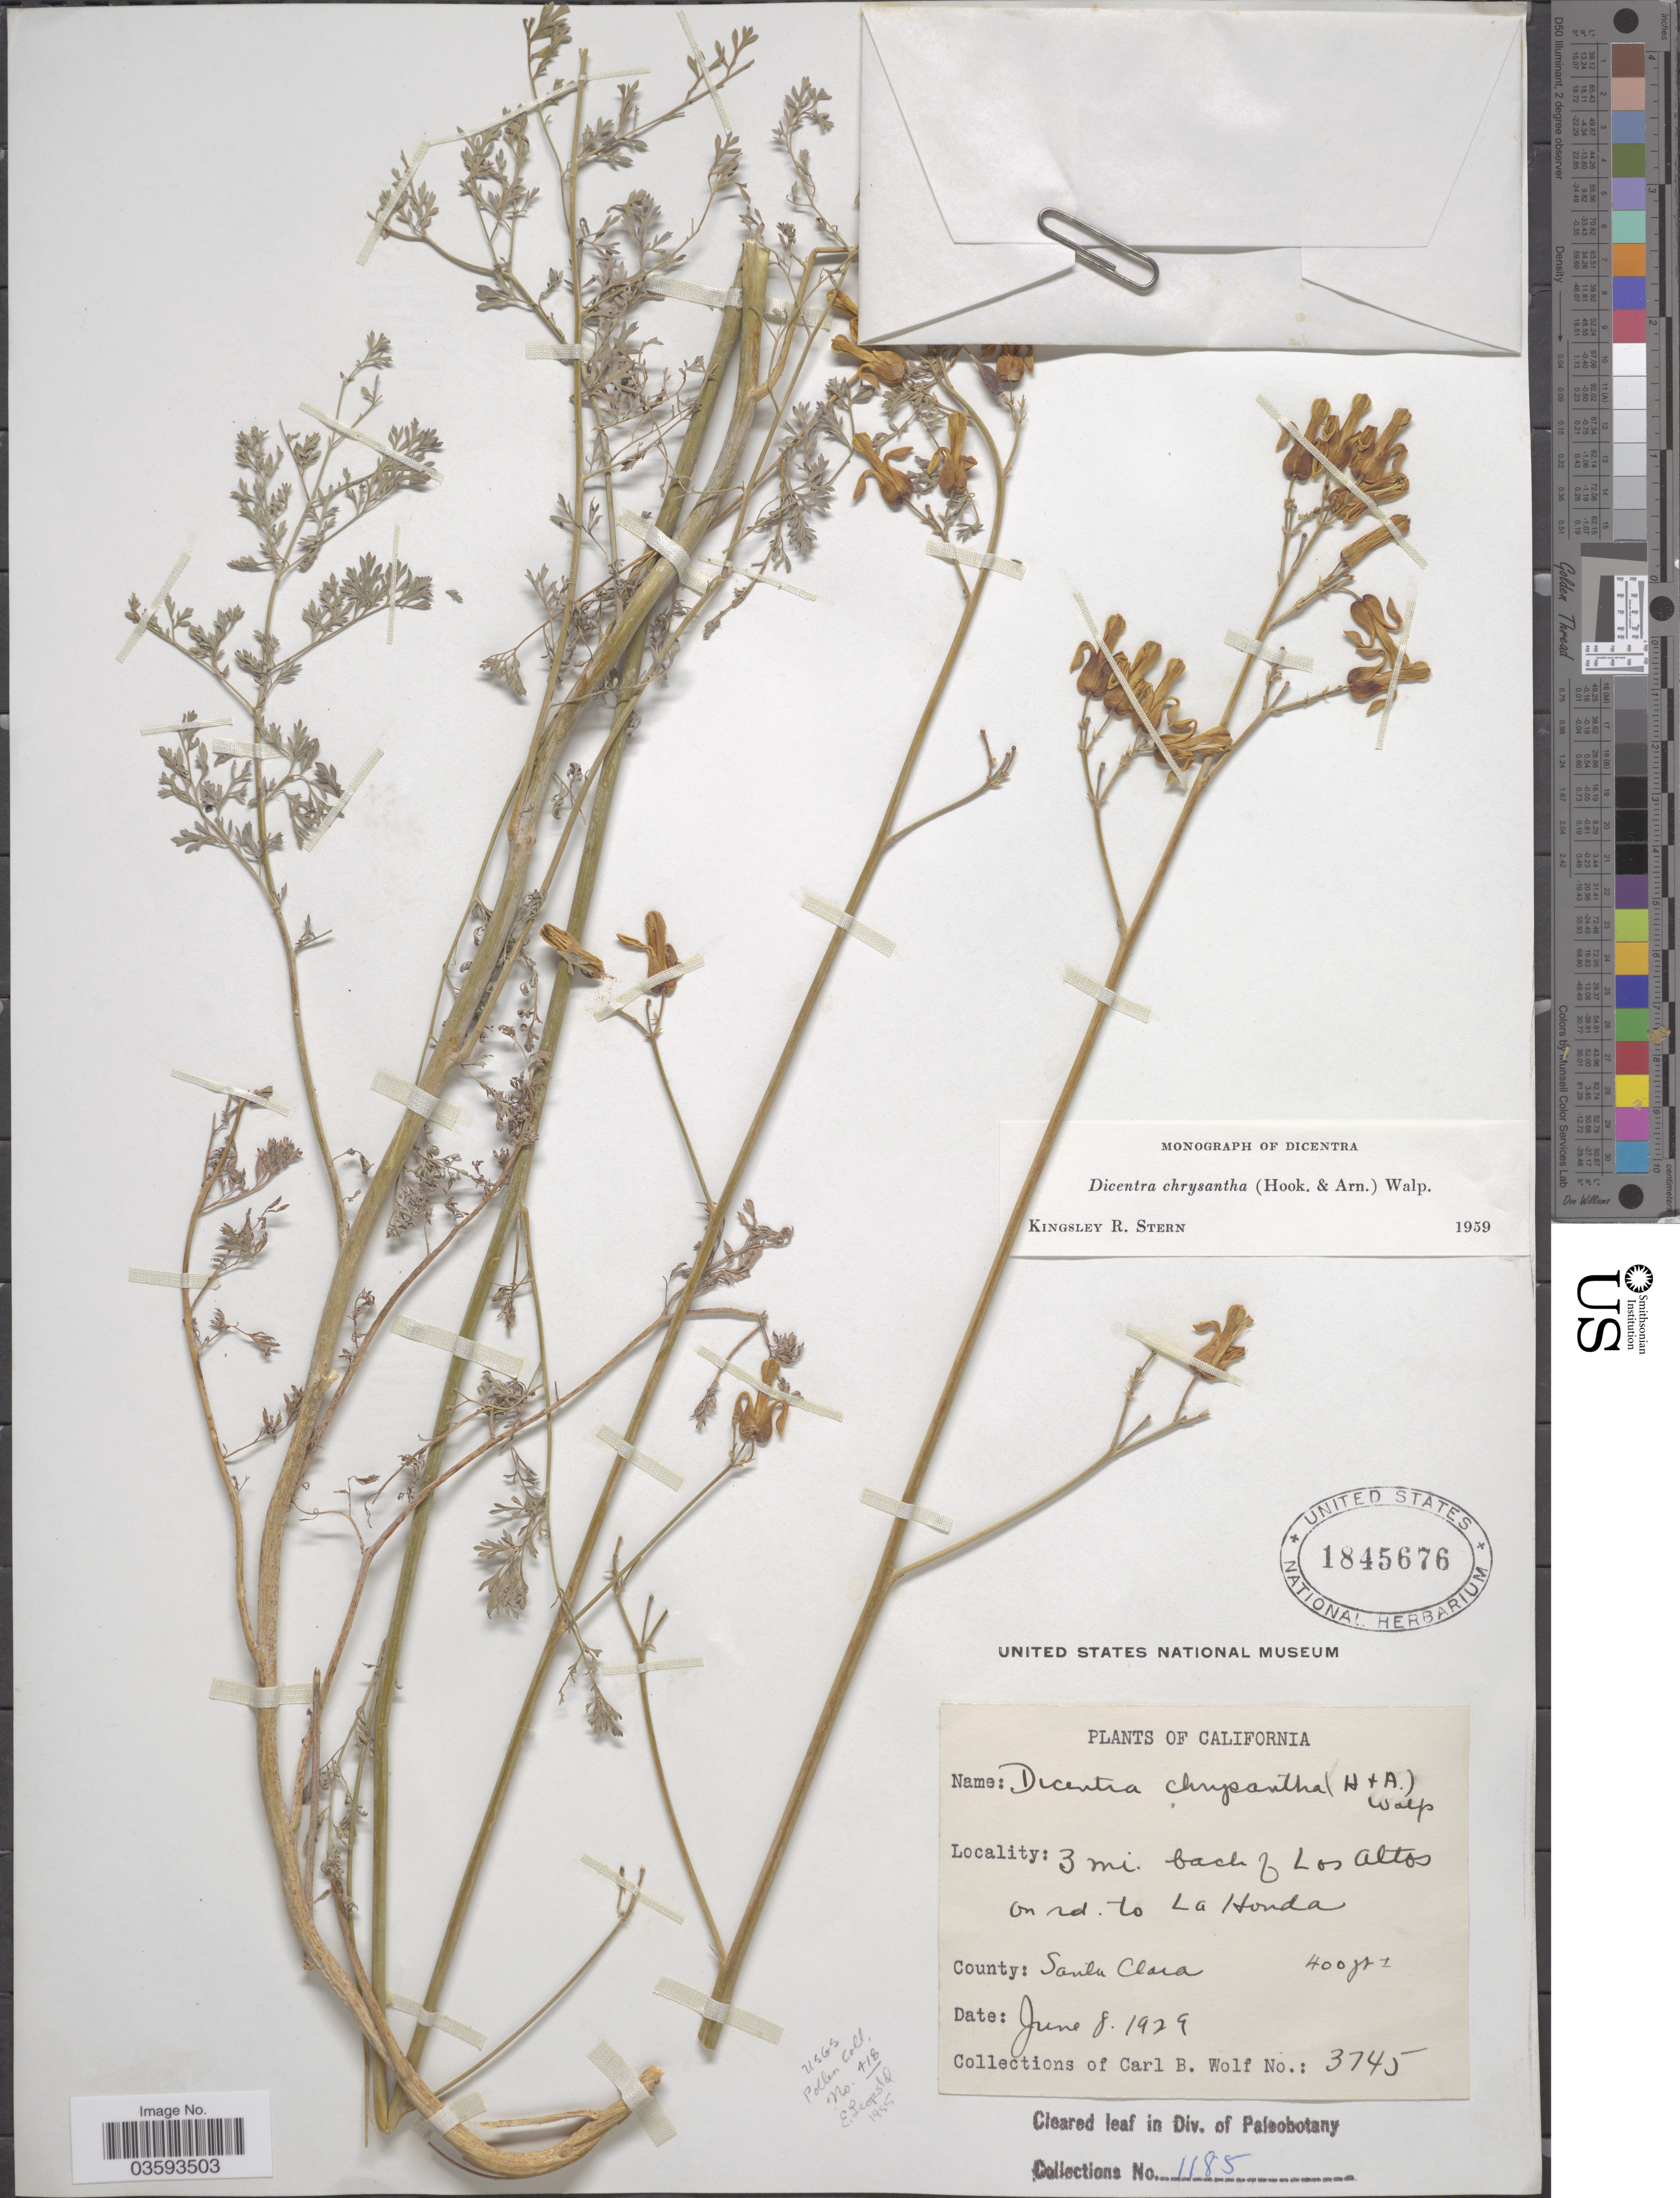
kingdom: Plantae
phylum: Tracheophyta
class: Magnoliopsida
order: Ranunculales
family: Papaveraceae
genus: Ehrendorferia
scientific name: Ehrendorferia chrysantha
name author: (Hook. & Arn.) Rylander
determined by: Strong, M. T., (US), Smithsonian Institution - National Museum of Natural History (UNITED STATES)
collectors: C. B. Wolf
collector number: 3745*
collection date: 1929-06-08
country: United States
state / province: California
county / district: Santa Clara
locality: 3 mi. back of Los Altos on rd. to La Honda. County Santa Clara.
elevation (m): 122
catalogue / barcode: US 1845676